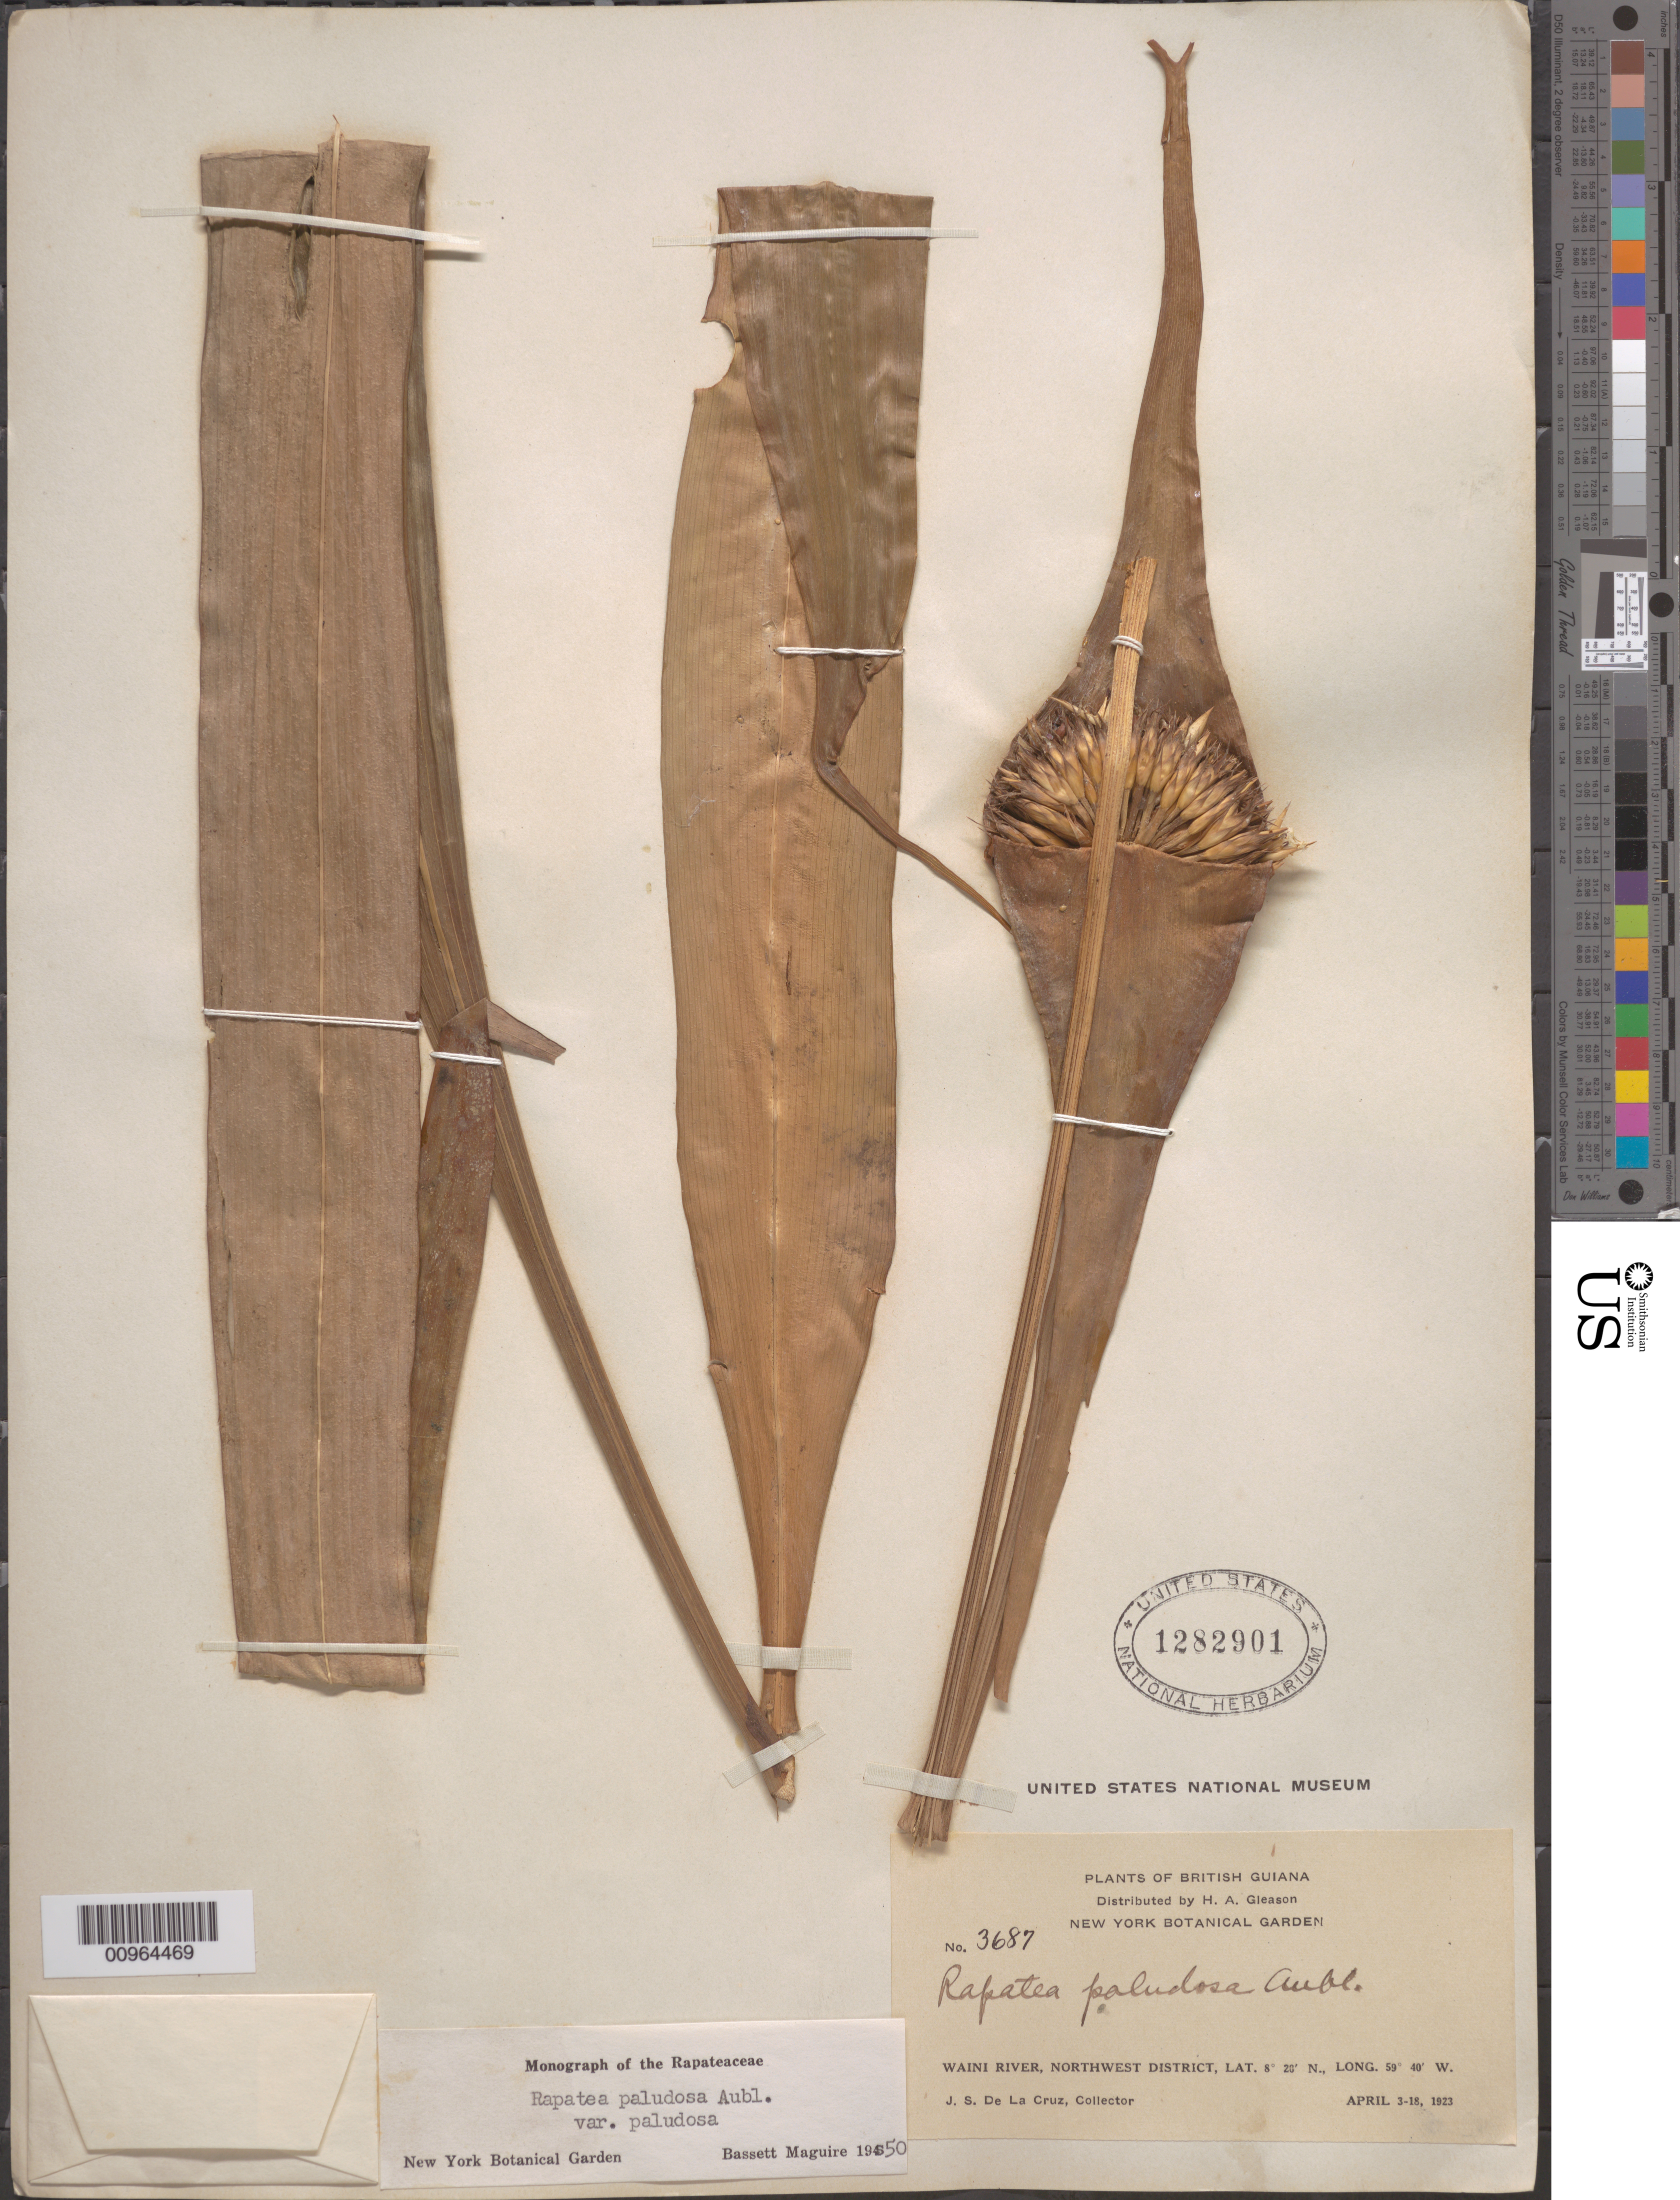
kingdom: Plantae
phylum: Tracheophyta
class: Liliopsida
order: Poales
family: Rapateaceae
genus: Rapatea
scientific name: Rapatea paludosa var. paludosa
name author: Aubl.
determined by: Maguire, Bassett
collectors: J. S. de la Cruz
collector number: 3687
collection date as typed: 3-Apr-23 to 18-Apr-23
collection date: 1923-04-03/1923-04-18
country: Guyana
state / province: Barima-Waini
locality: Waini R., NW District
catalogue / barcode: US 1282901